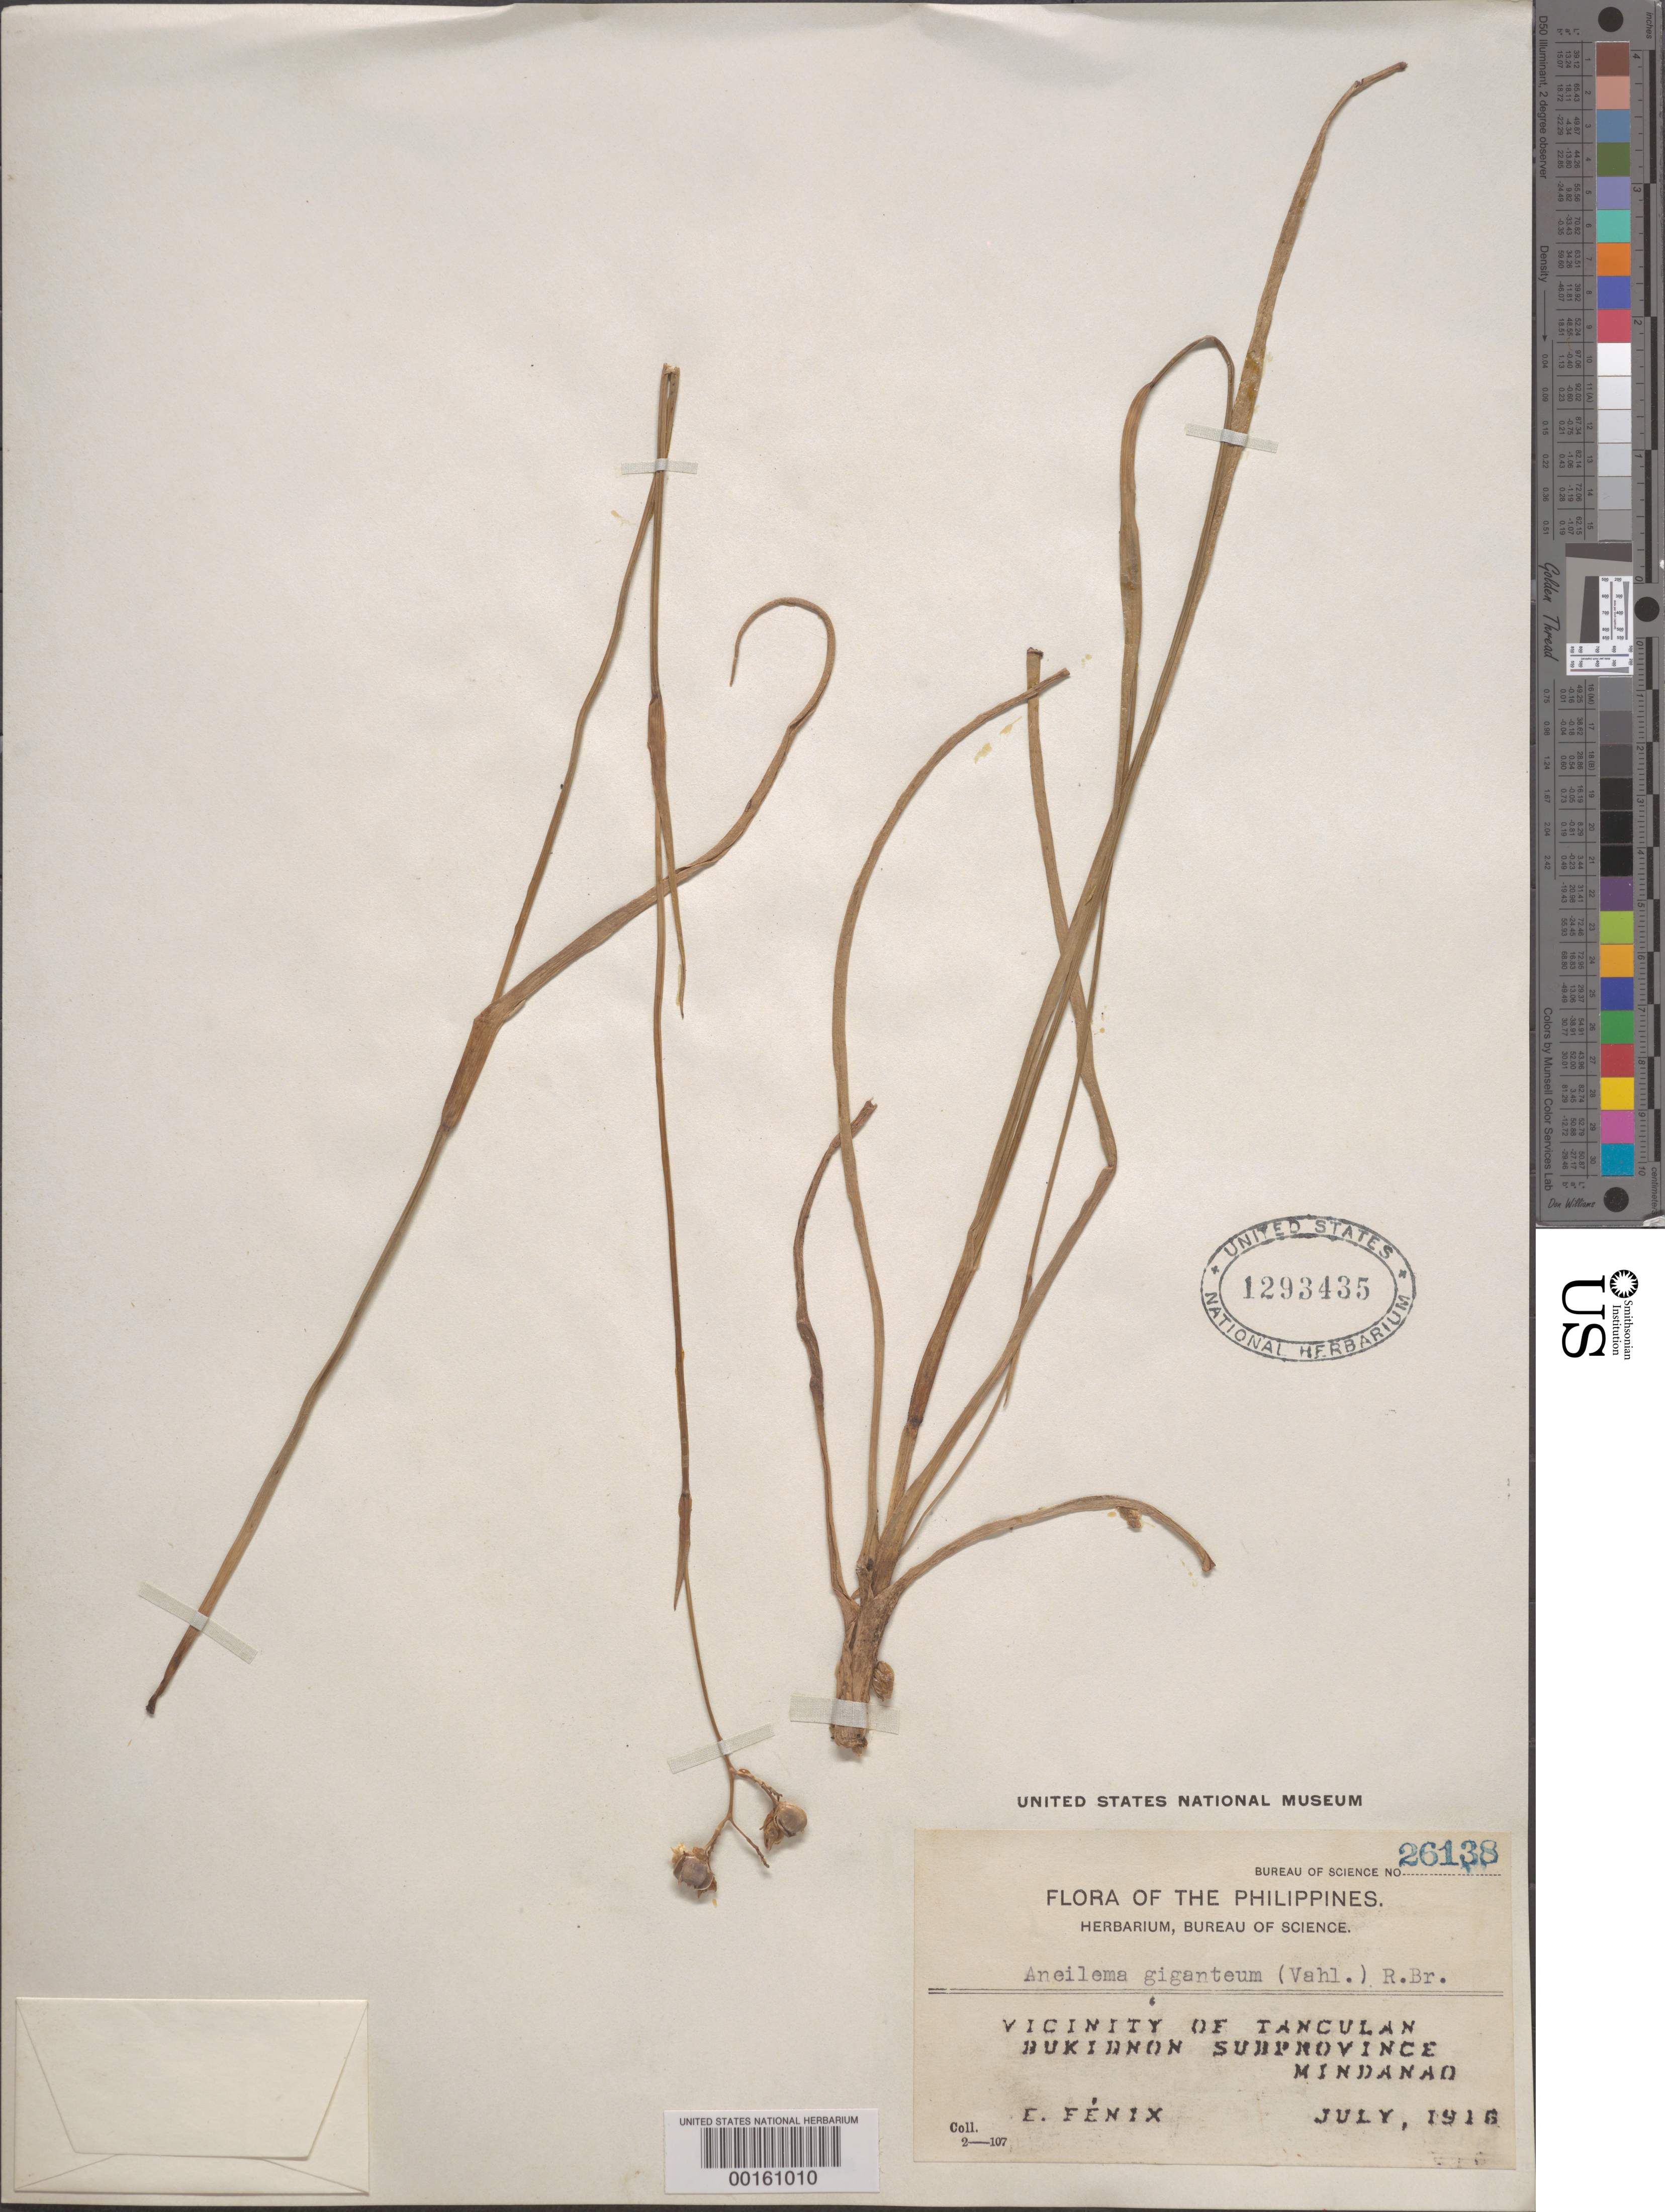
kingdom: Plantae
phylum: Tracheophyta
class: Liliopsida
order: Commelinales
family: Commelinaceae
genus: Murdannia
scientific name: Murdannia gigantea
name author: (Vahl) G. Brückn.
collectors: E. Fenix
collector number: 26138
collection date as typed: Jul 1916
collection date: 1916-07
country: Philippines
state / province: Northern Mindanao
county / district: Bukidnon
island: Mindanao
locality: Tanculan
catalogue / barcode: US 1293435